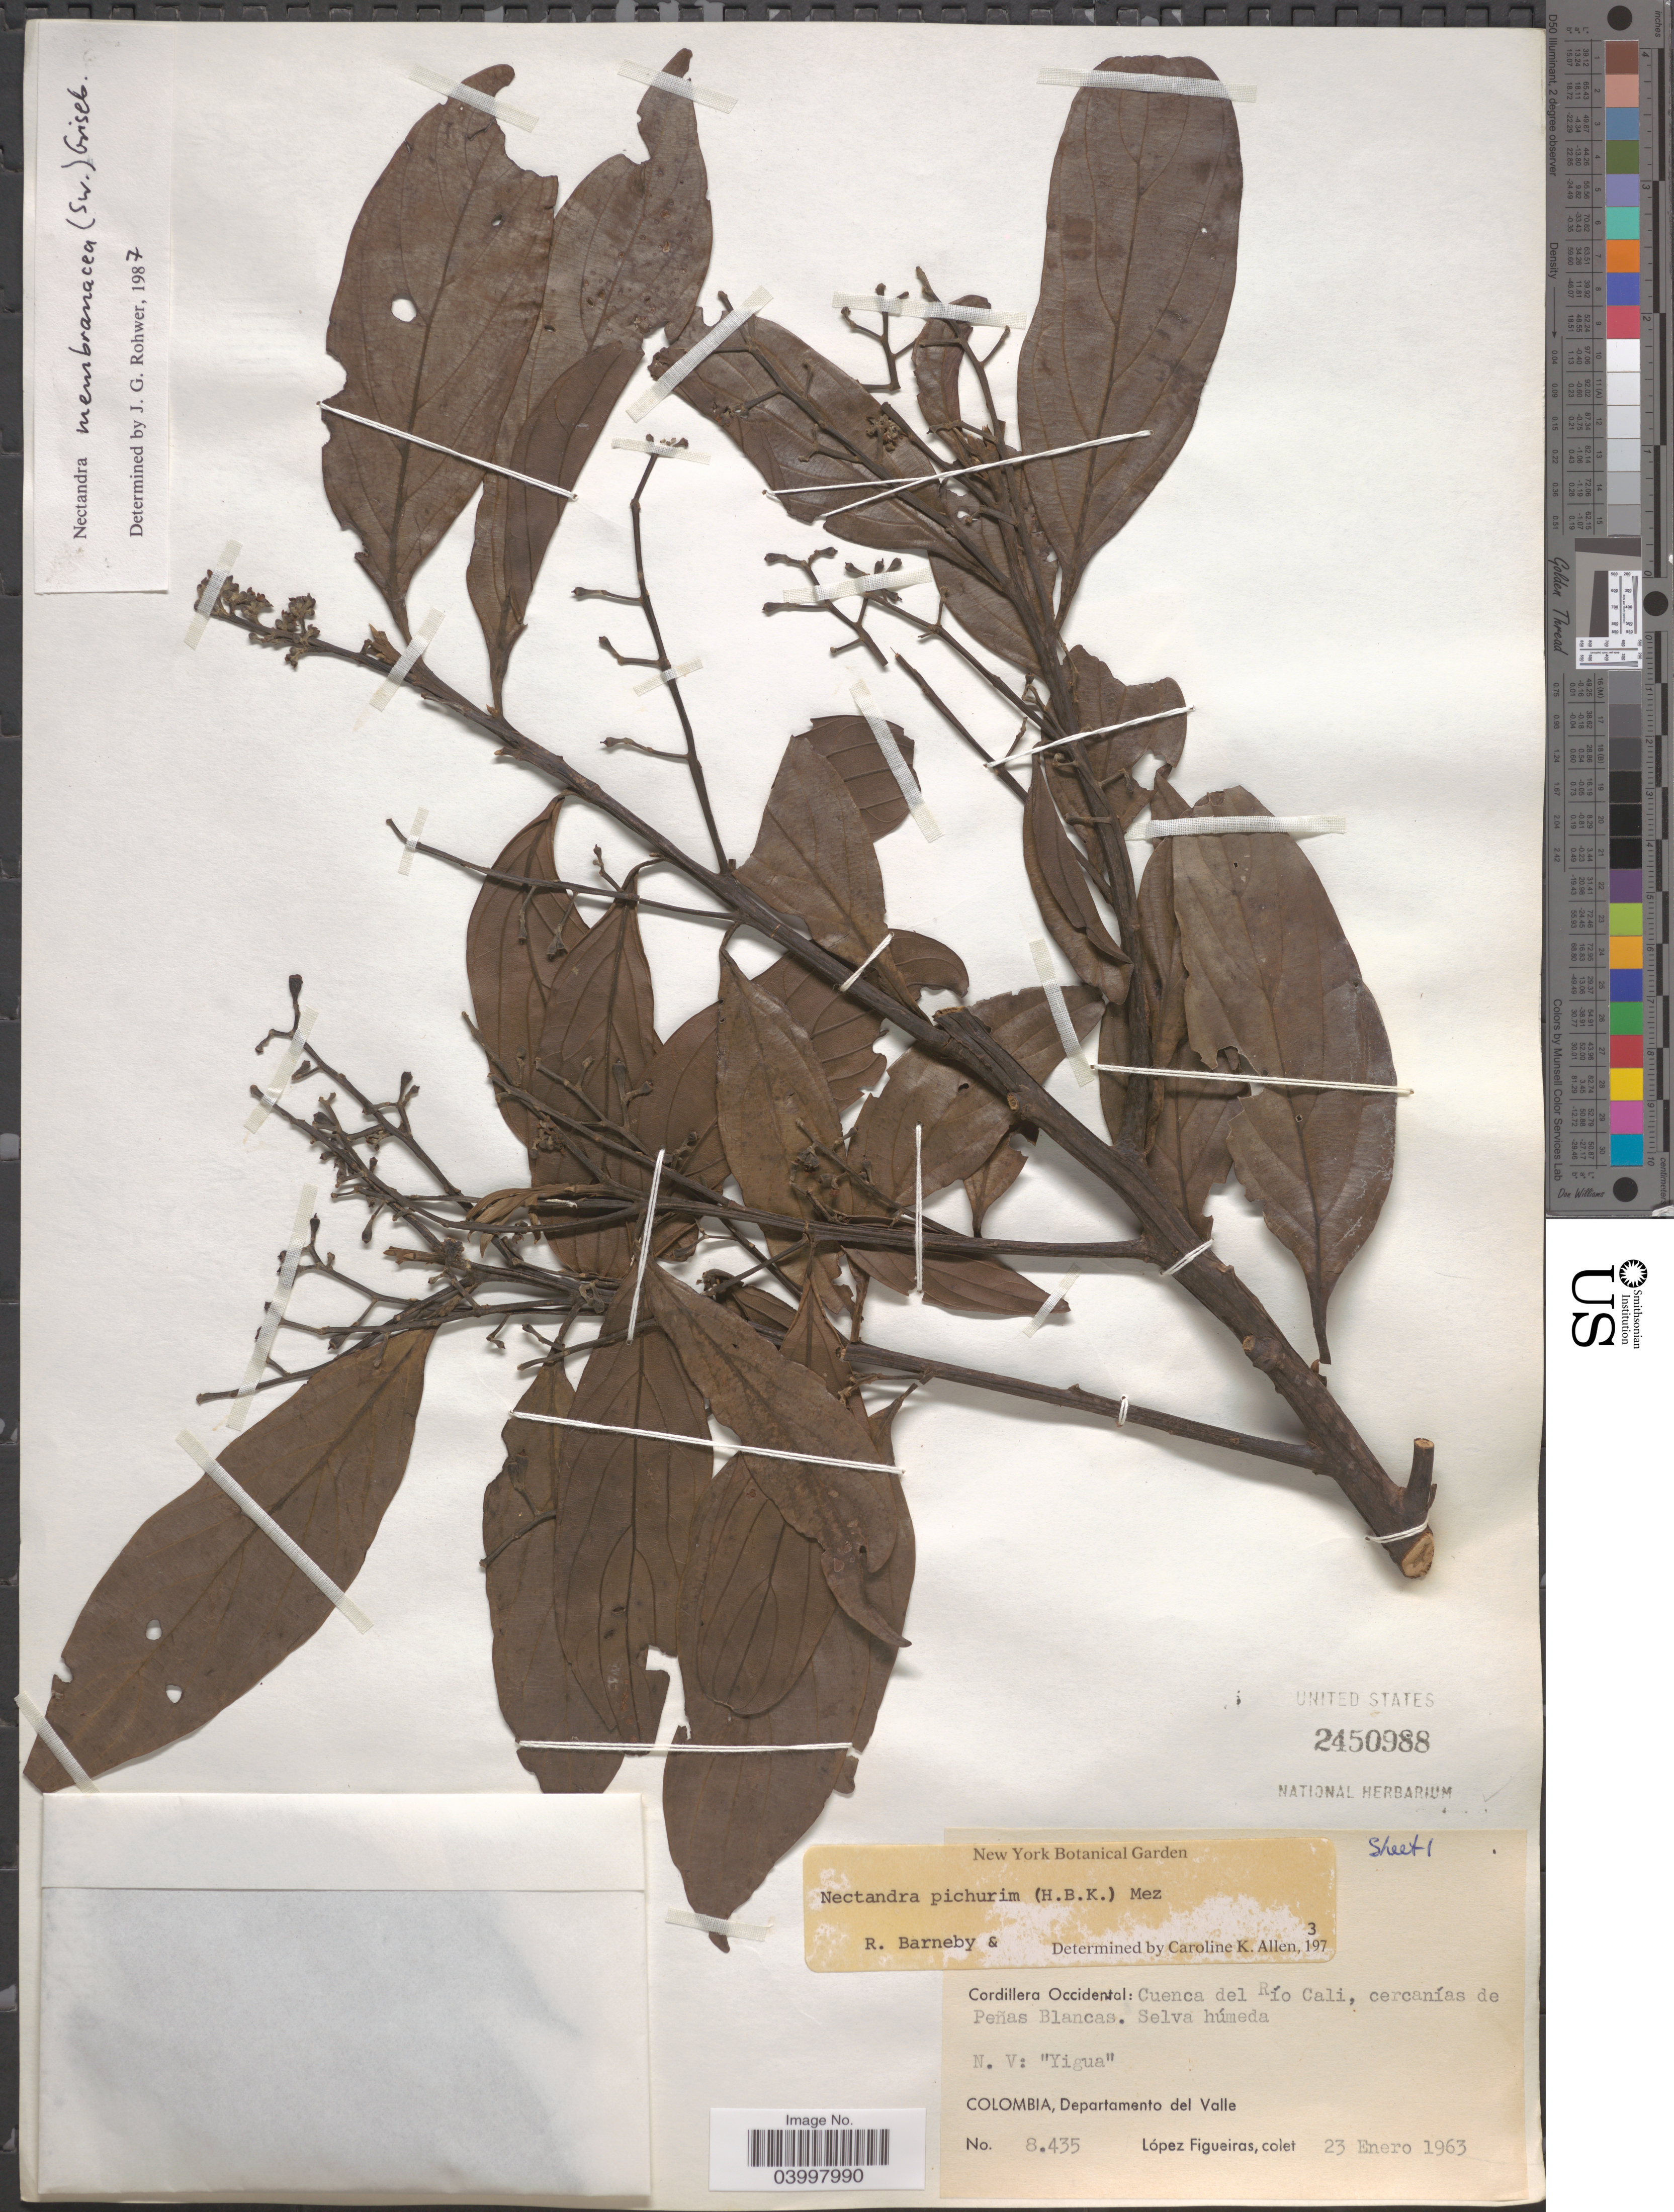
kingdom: Plantae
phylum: Tracheophyta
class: Magnoliopsida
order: Laurales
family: Lauraceae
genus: Nectandra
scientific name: Nectandra membranacea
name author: (Sw.) Griseb.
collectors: M. López Figueiras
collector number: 8435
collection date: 1963-01-23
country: Colombia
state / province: Valle del Cauca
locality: Cordillera Occidental: Cuenca del Río Cali, cercanías de Peñas Blancas. Selva húmeda. Departamento del Valle.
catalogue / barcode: US 2450988